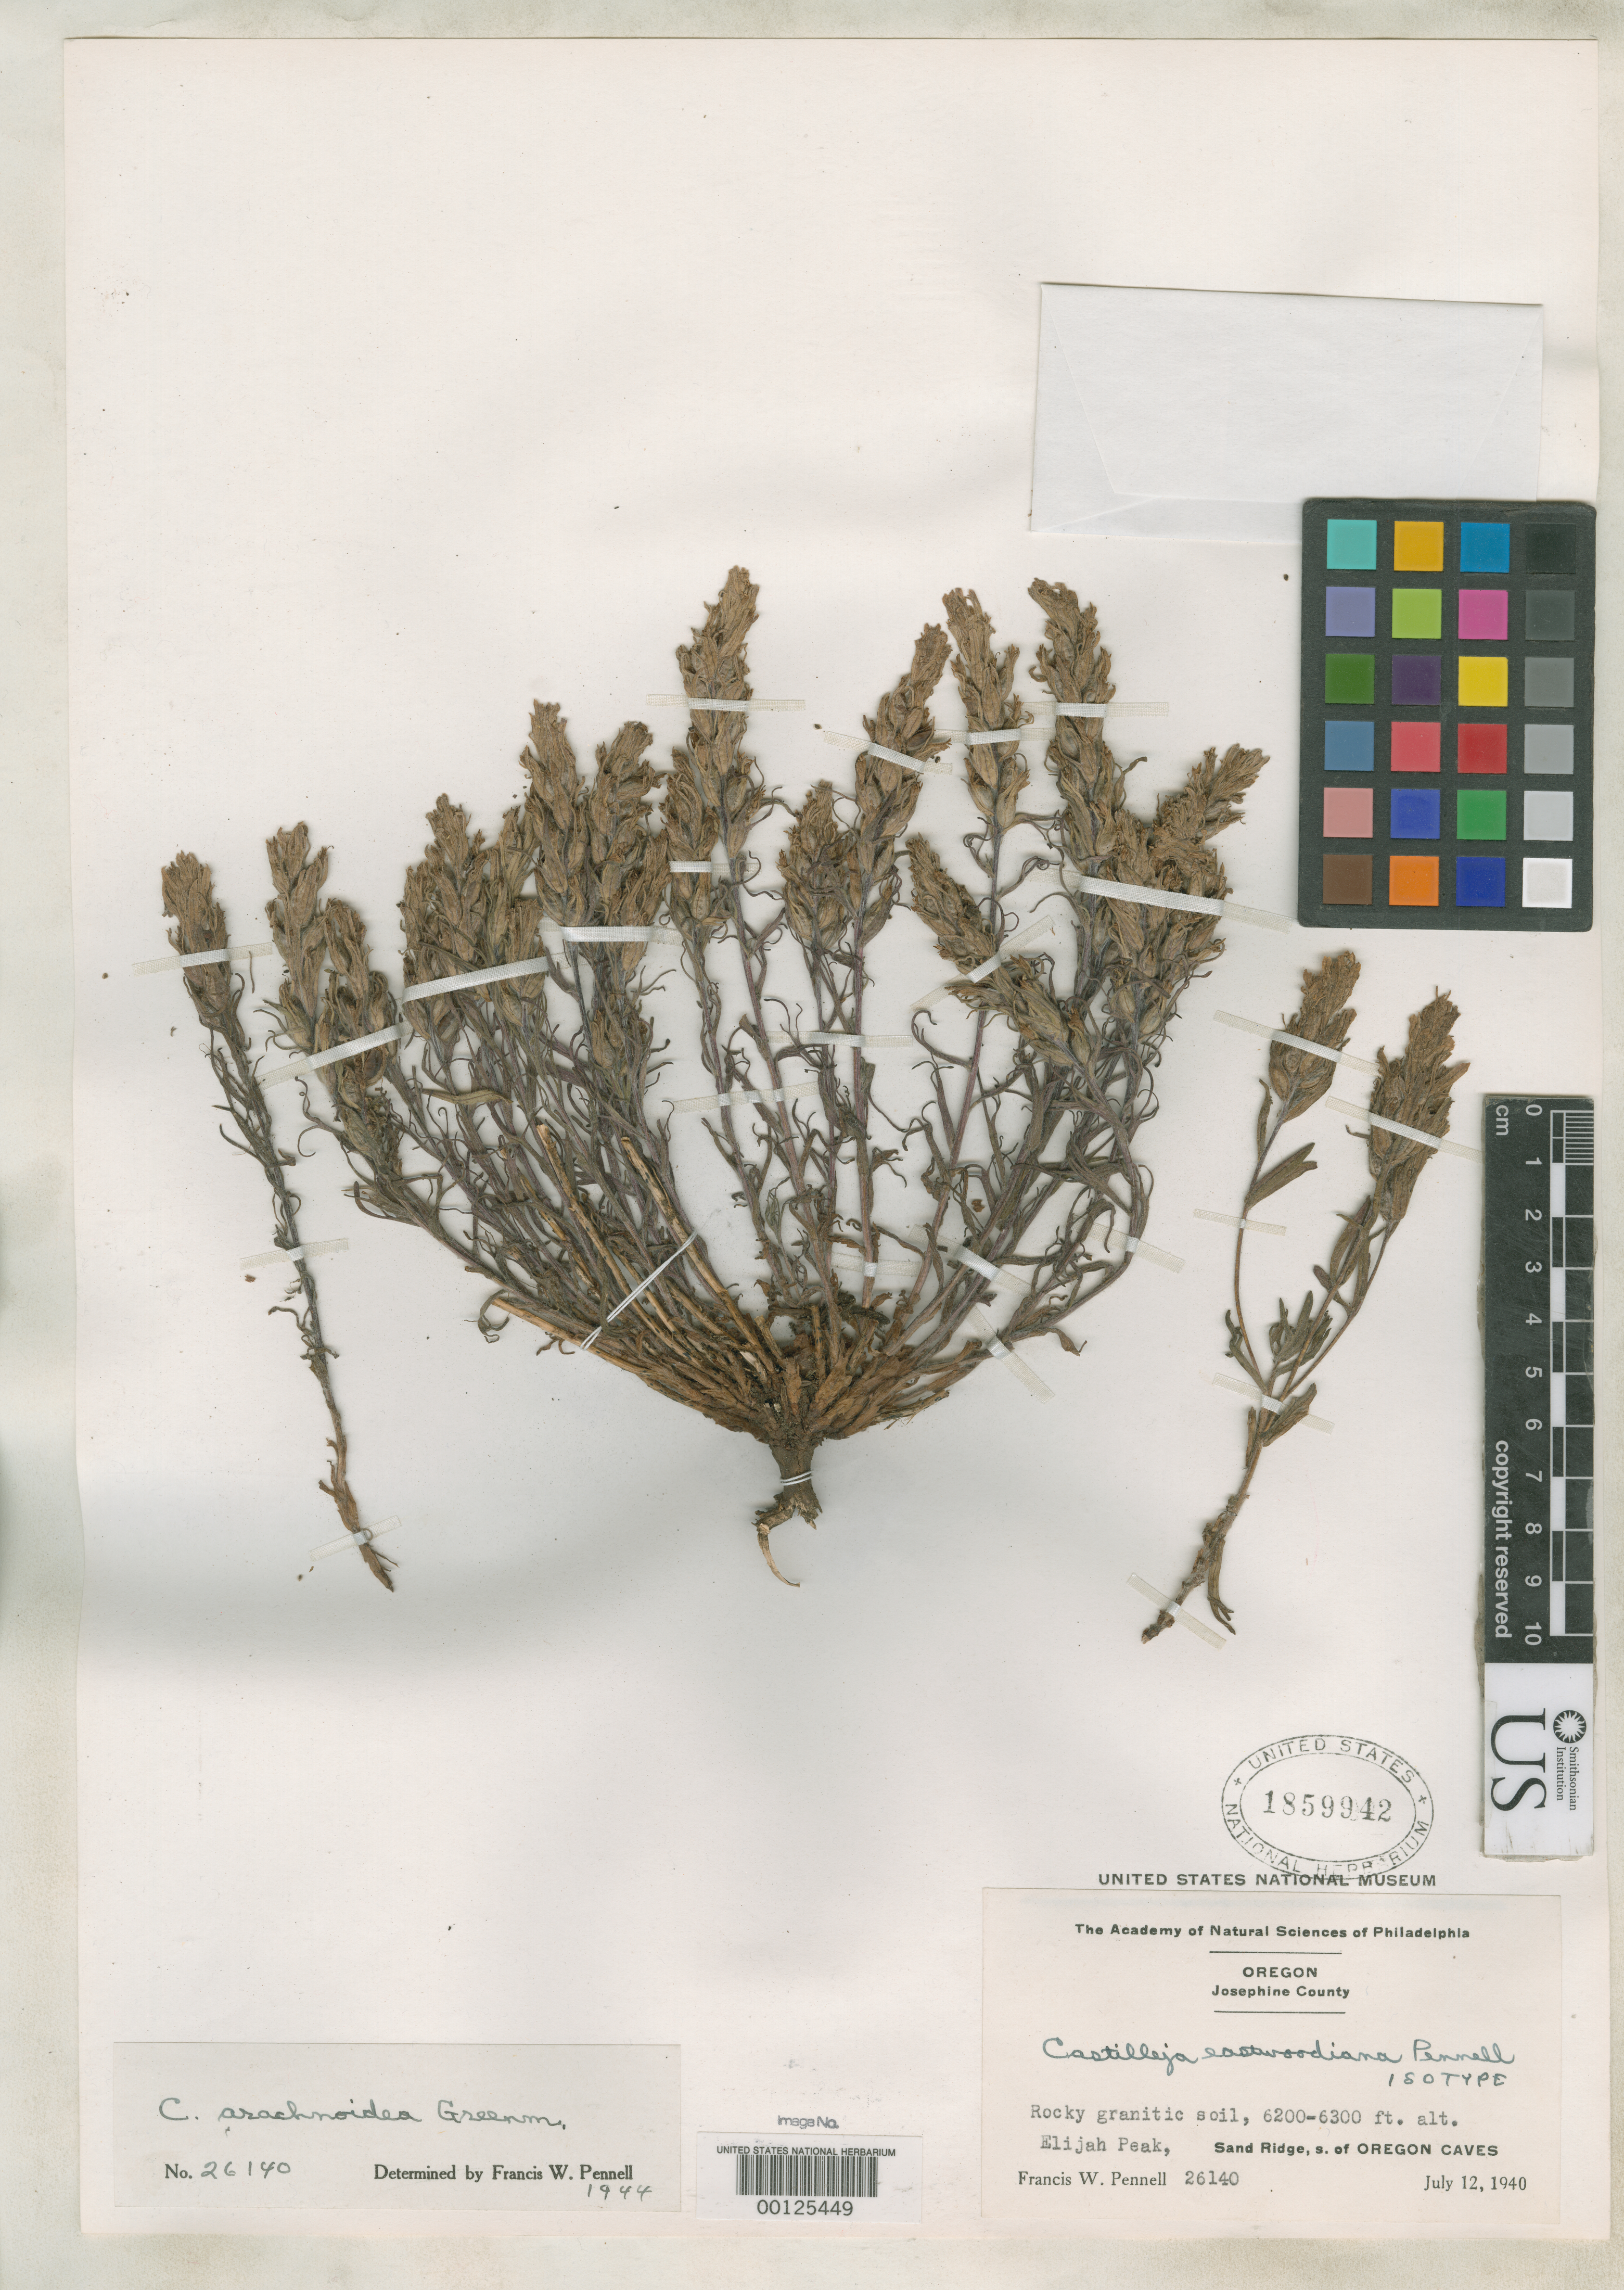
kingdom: Plantae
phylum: Tracheophyta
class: Magnoliopsida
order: Lamiales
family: Orobanchaceae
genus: Castilleja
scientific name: Castilleja eastwoodiana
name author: Pennell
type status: Isotype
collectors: F. W. Pennell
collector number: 26140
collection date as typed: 12 Jul 1940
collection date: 1940-07-12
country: United States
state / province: Oregon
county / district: Josephine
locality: Oregon Caves.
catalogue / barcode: US 1859942